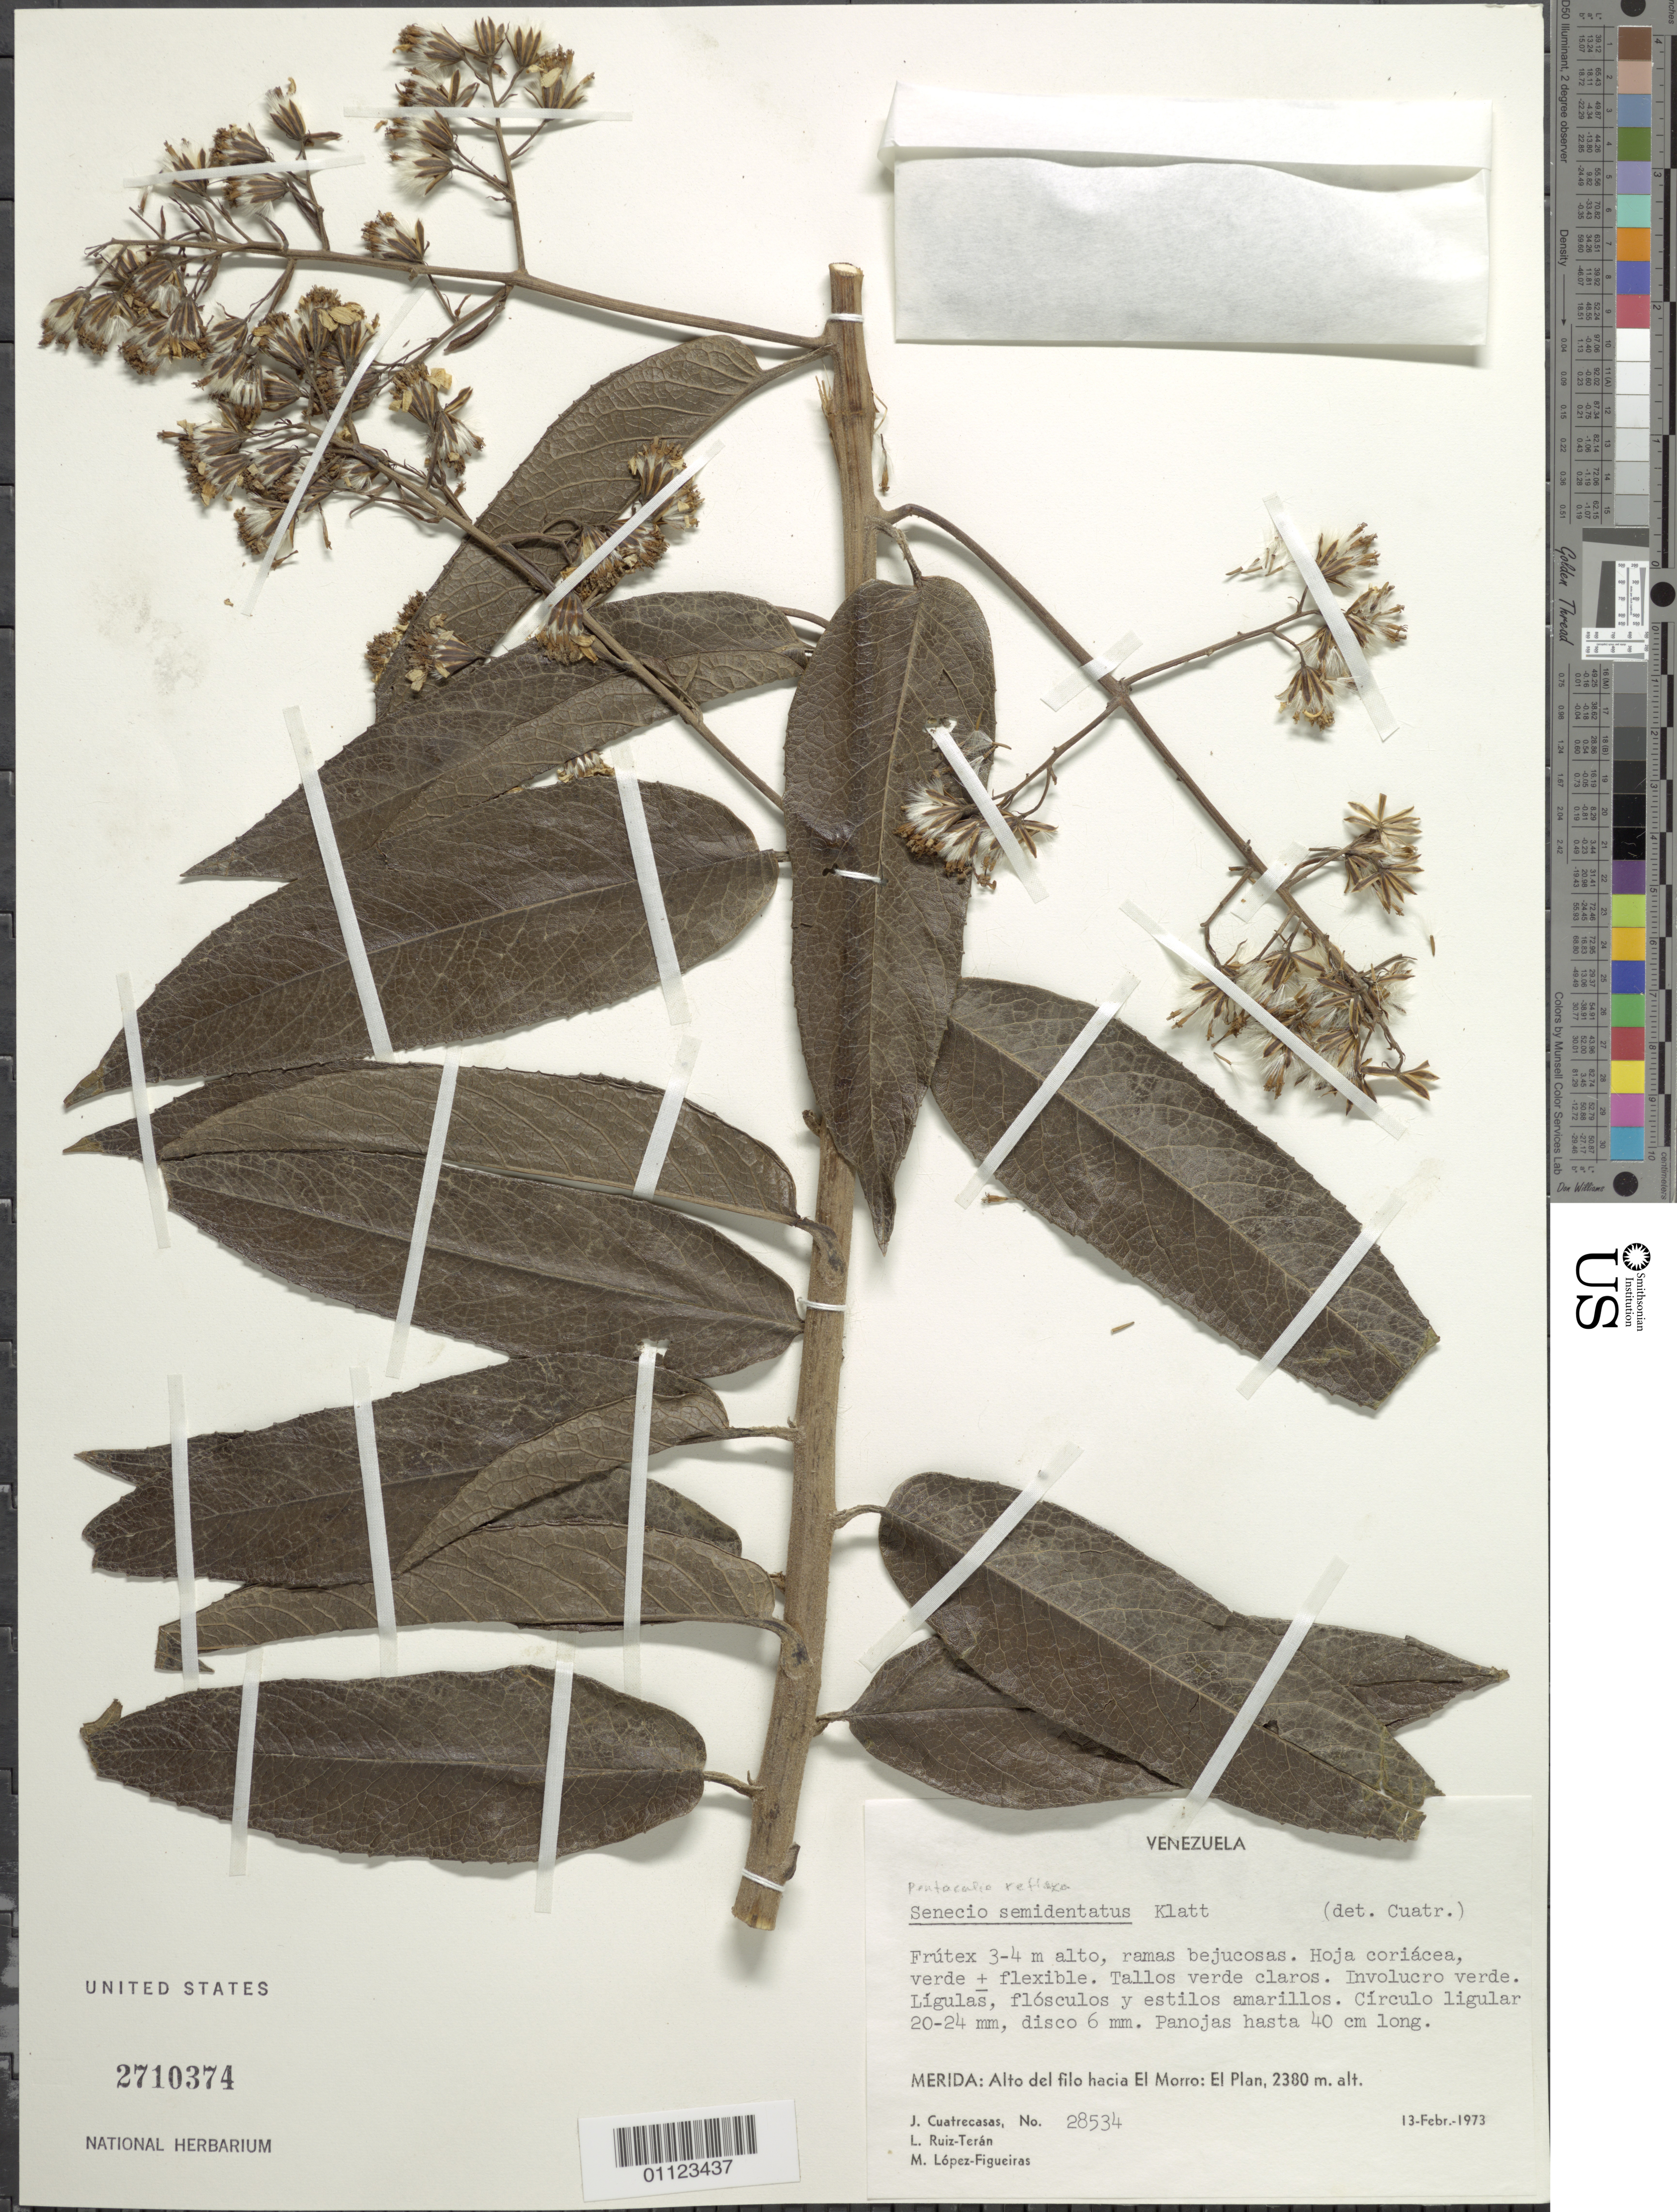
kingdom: Plantae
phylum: Tracheophyta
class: Magnoliopsida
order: Asterales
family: Asteraceae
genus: Pentacalia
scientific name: Pentacalia reflexa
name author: (Kunth) Cuatrec.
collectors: J. Cuatrecasas, L. E. Ruíz-Terán & M. López Figueiras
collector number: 28534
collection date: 1973-02-13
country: Venezuela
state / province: Mérida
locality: Alto del filo hacia El Morro: El Plan.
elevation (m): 2380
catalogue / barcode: US 2710374